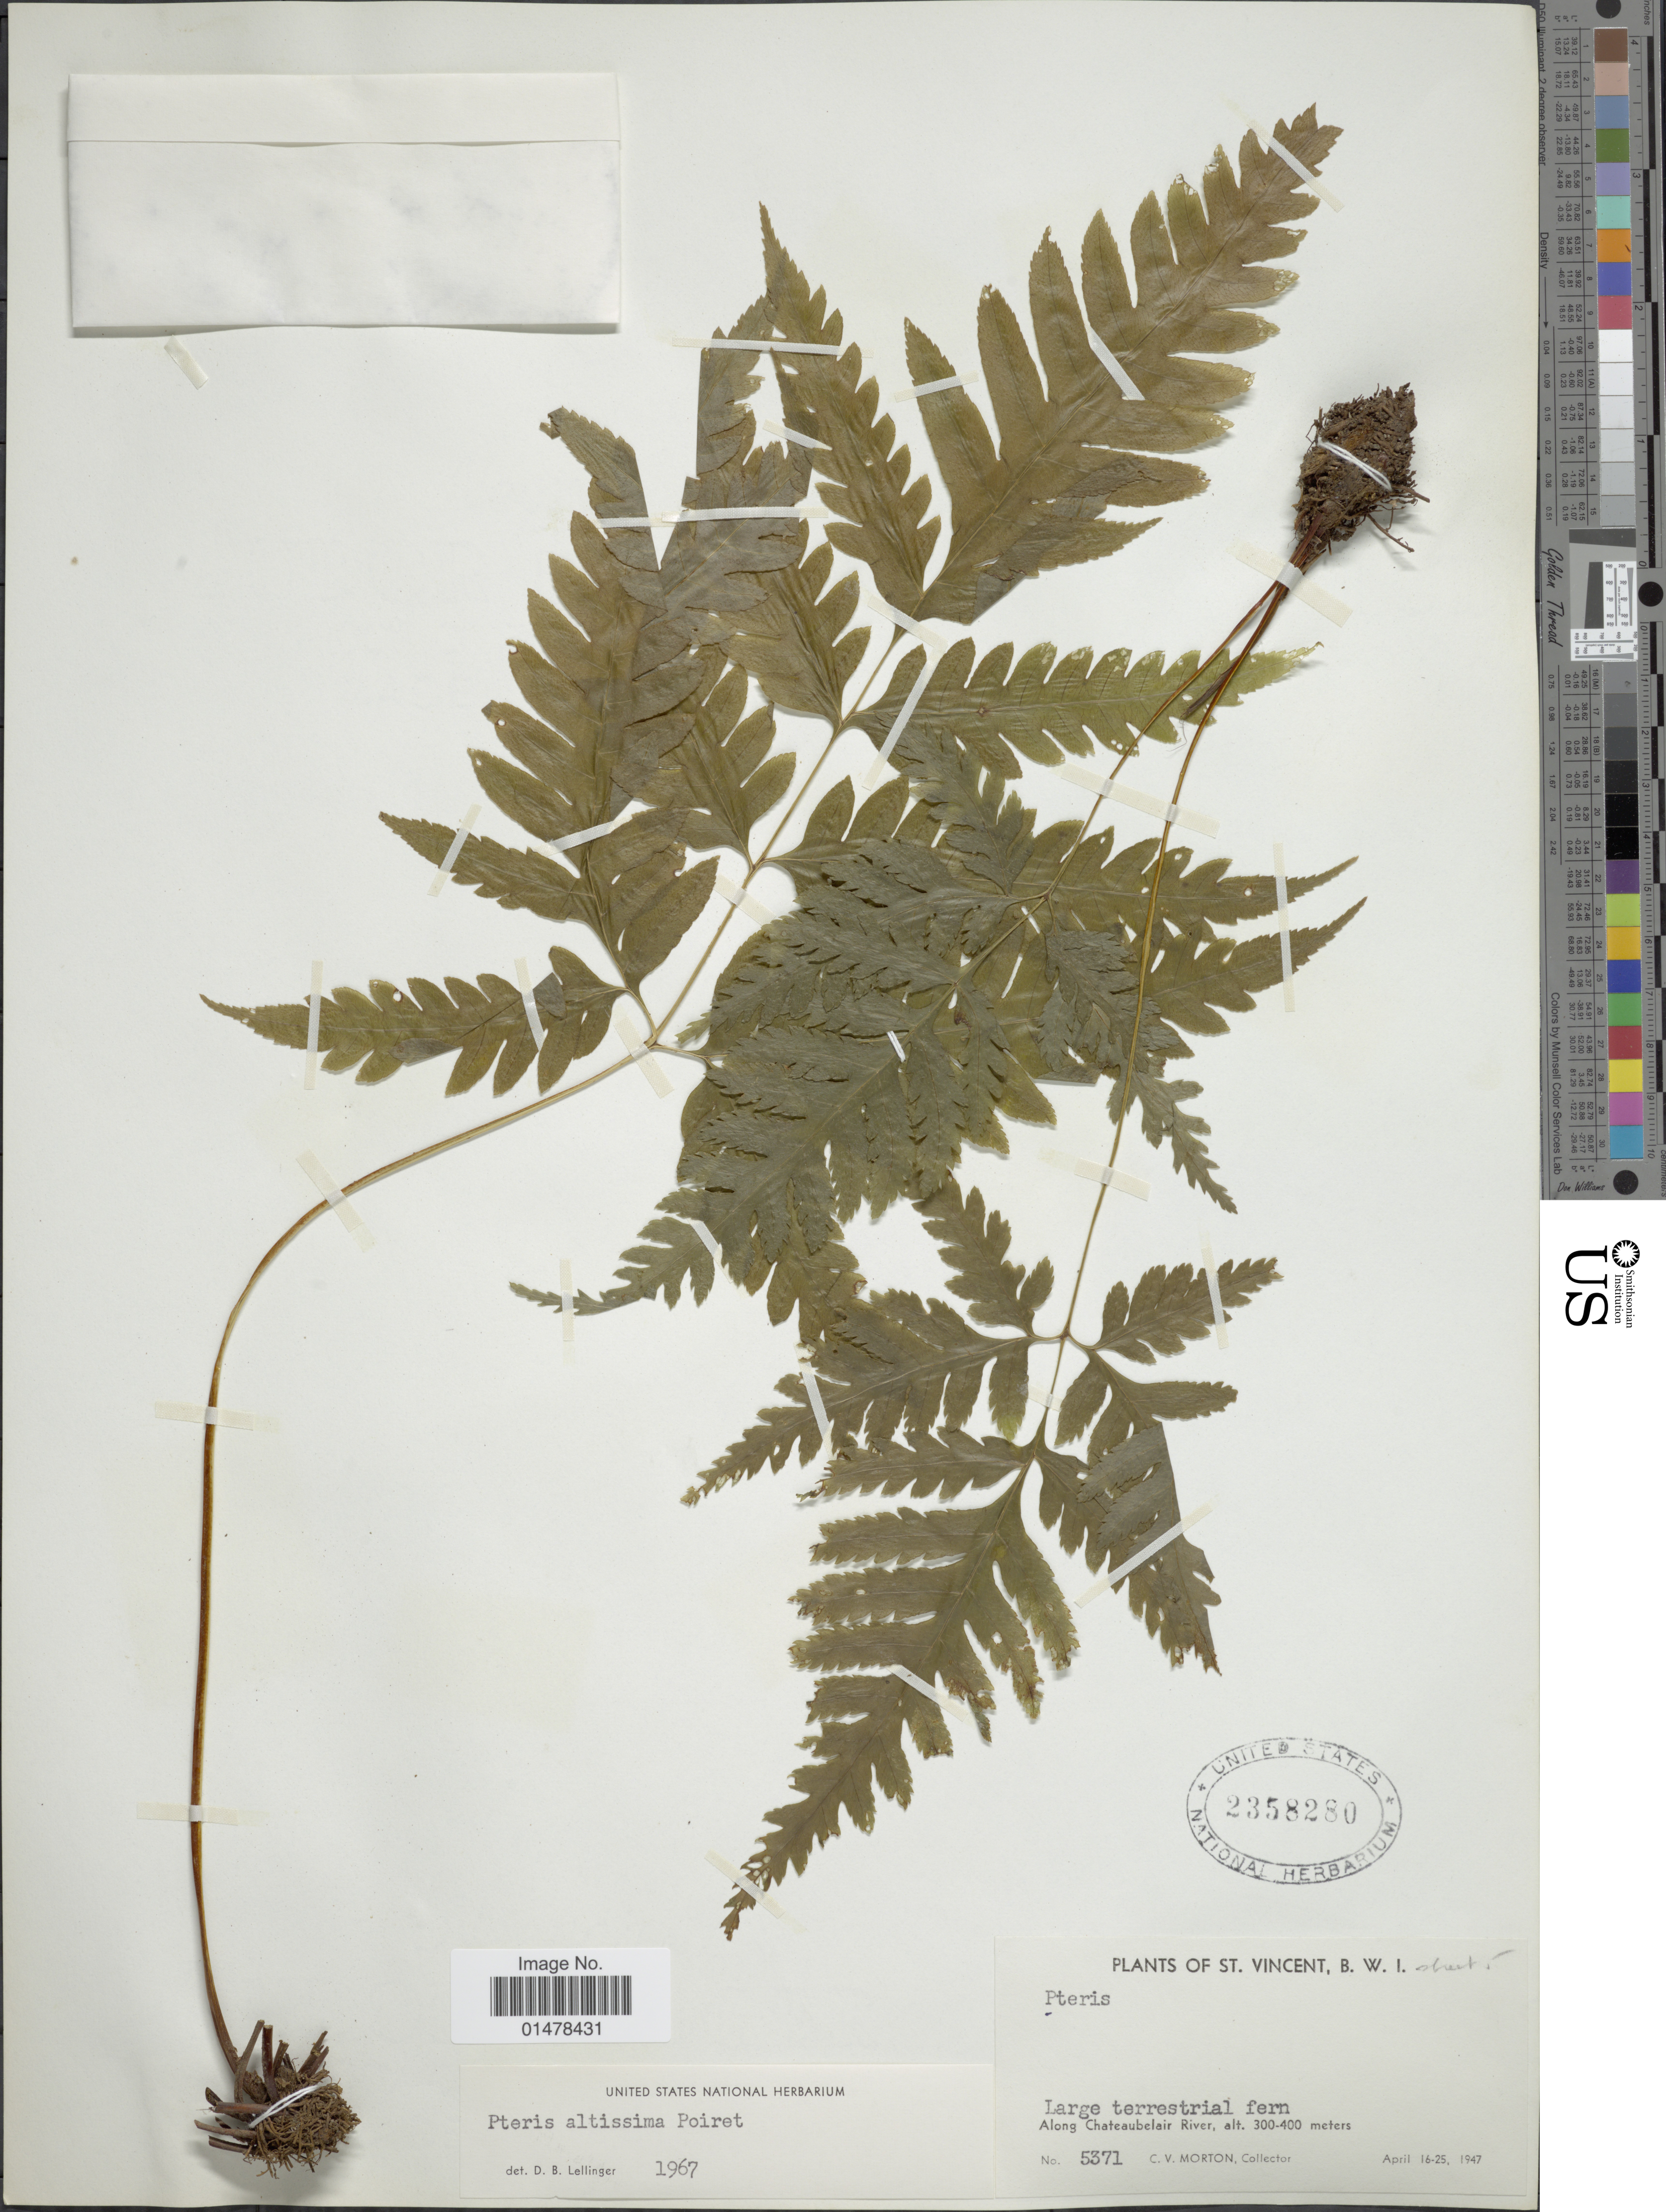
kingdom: Plantae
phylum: Tracheophyta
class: Polypodiopsida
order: Polypodiales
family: Pteridaceae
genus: Pteris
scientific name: Pteris altissima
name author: Poir.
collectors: C. V. Morton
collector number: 5371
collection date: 1947-04-16/1947-04-25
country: St. Vincent - Grenadines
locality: Plants of St. Vincent, B.W.I., large terrestrial fern, along Chateaubelair river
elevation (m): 300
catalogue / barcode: US 2358280